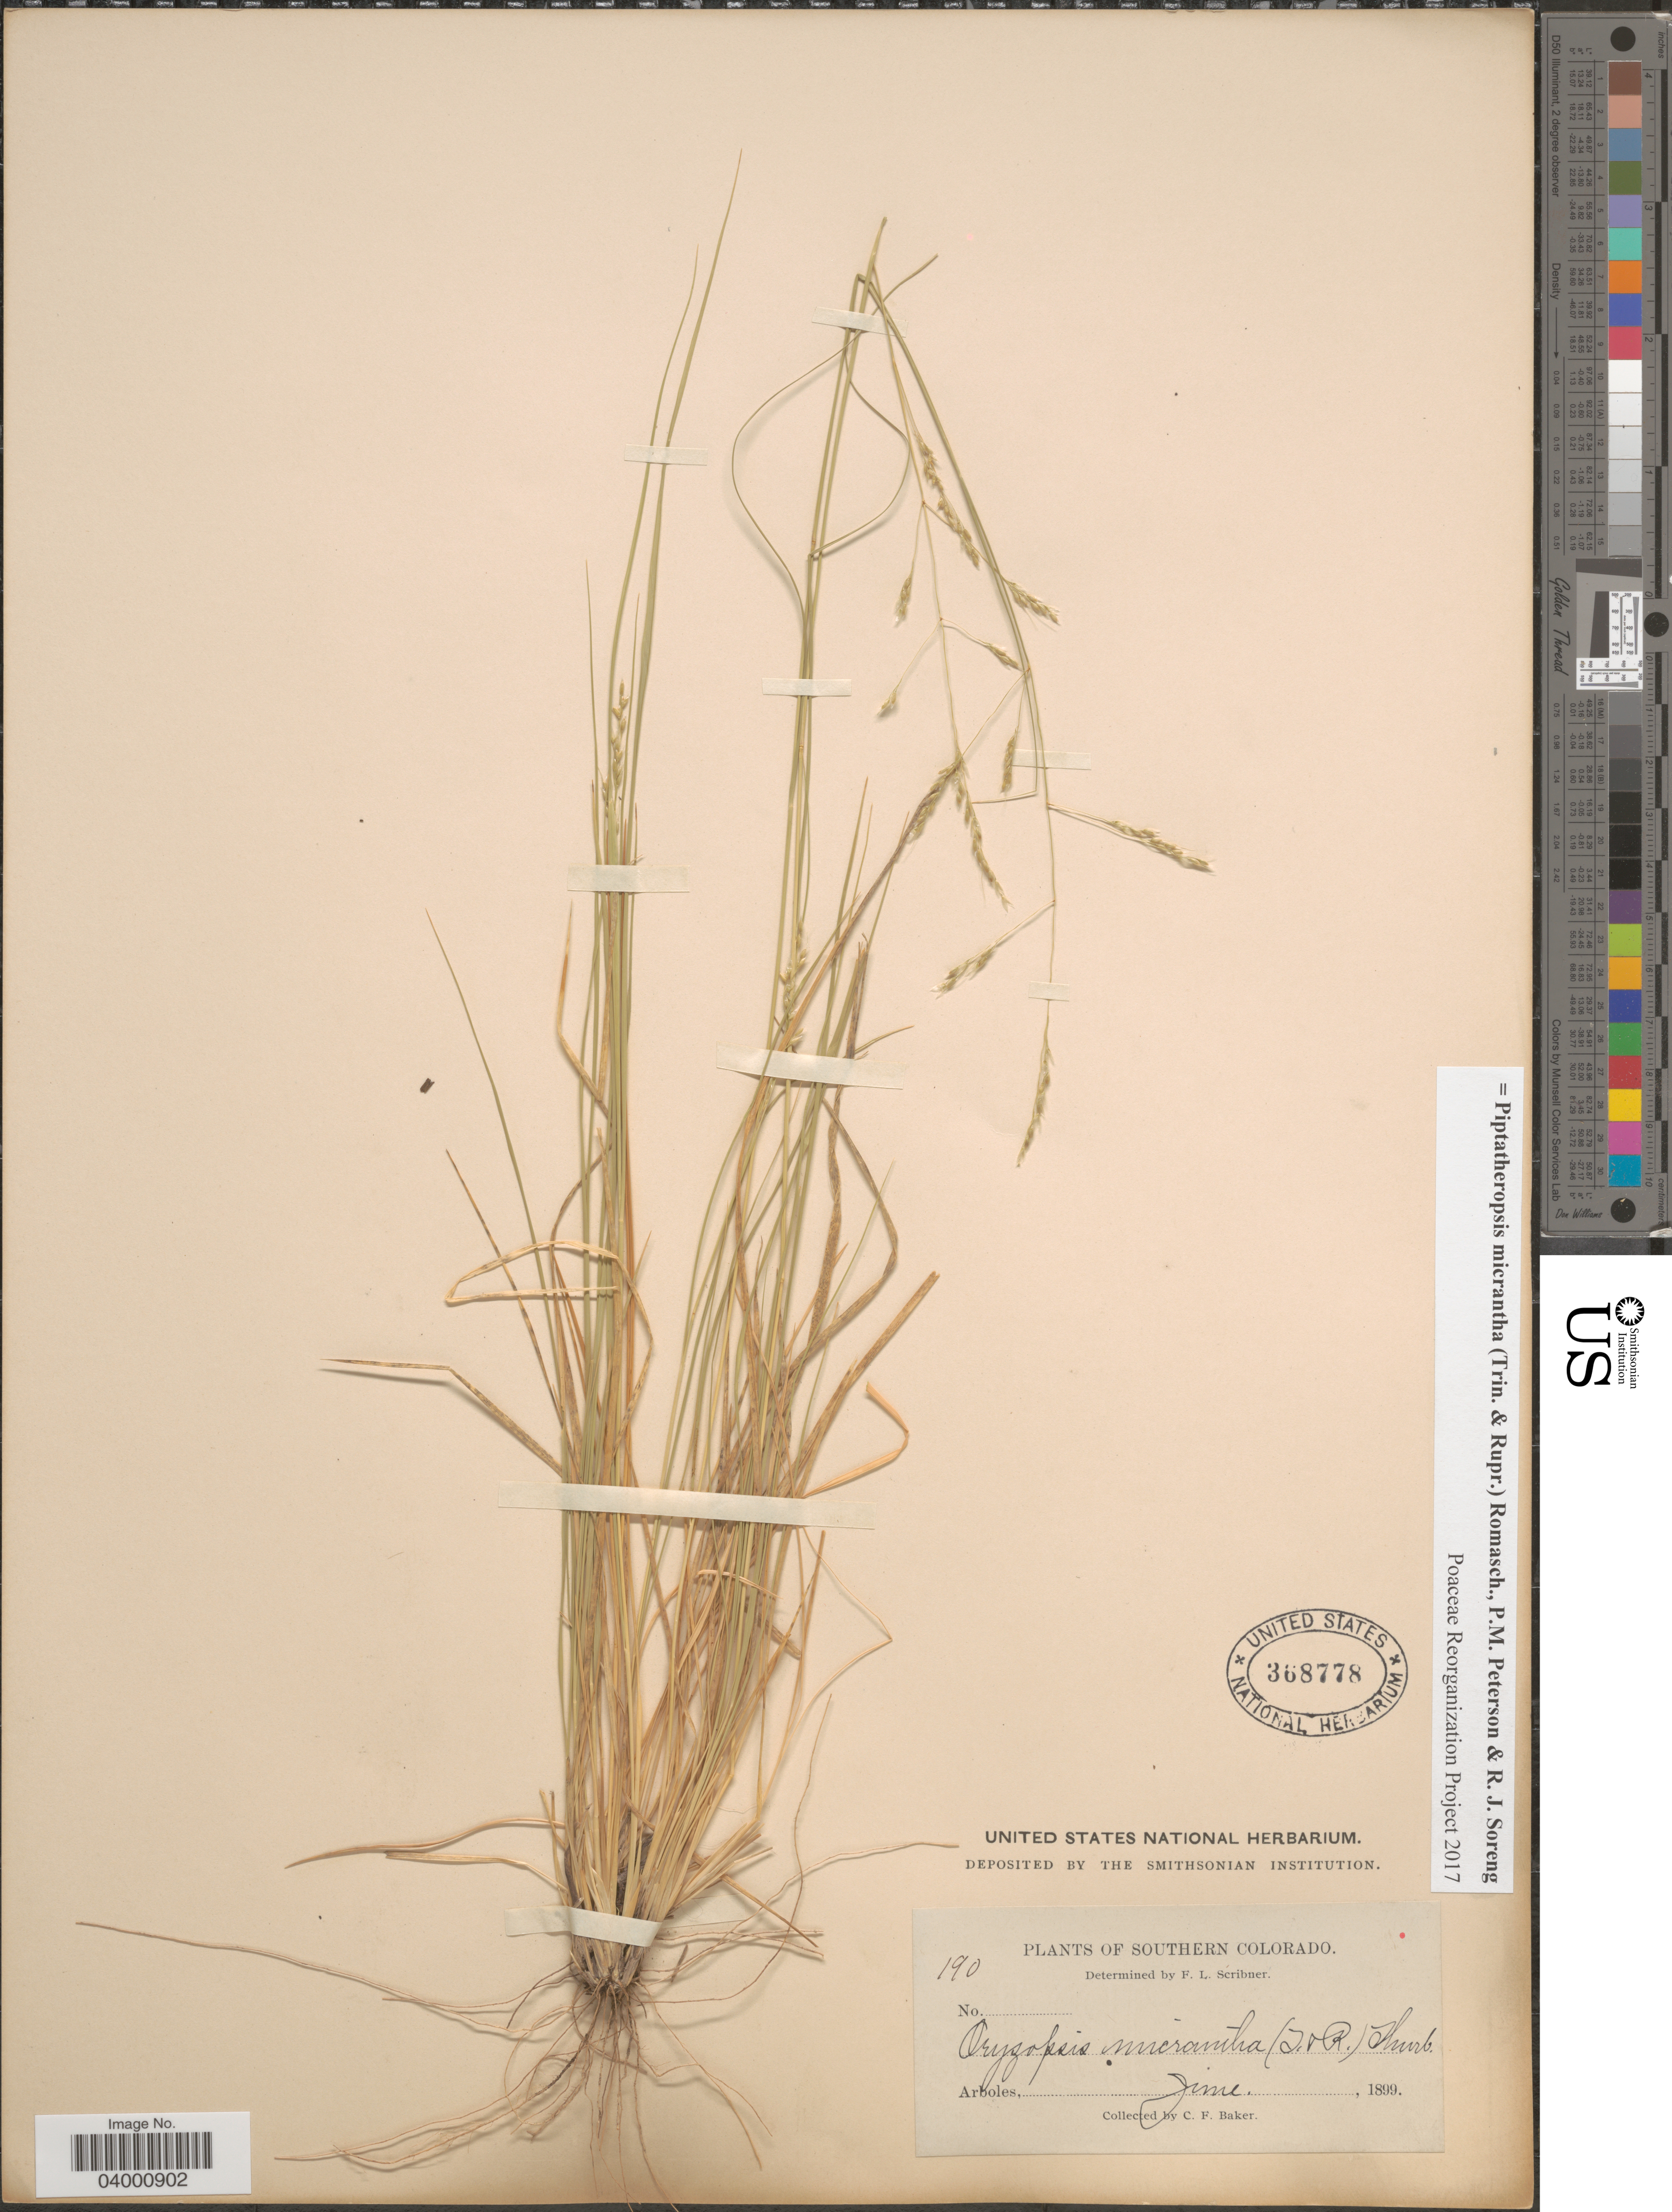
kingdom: Plantae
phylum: Tracheophyta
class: Liliopsida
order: Poales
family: Poaceae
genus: Piptatheropsis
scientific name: Piptatheropsis micrantha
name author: (Trin. & Rupr.) Romasch.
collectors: C. F. Baker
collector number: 190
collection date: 1899-06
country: United States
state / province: Colorado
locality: Southern Colorado. Arboles.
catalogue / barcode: US 368778